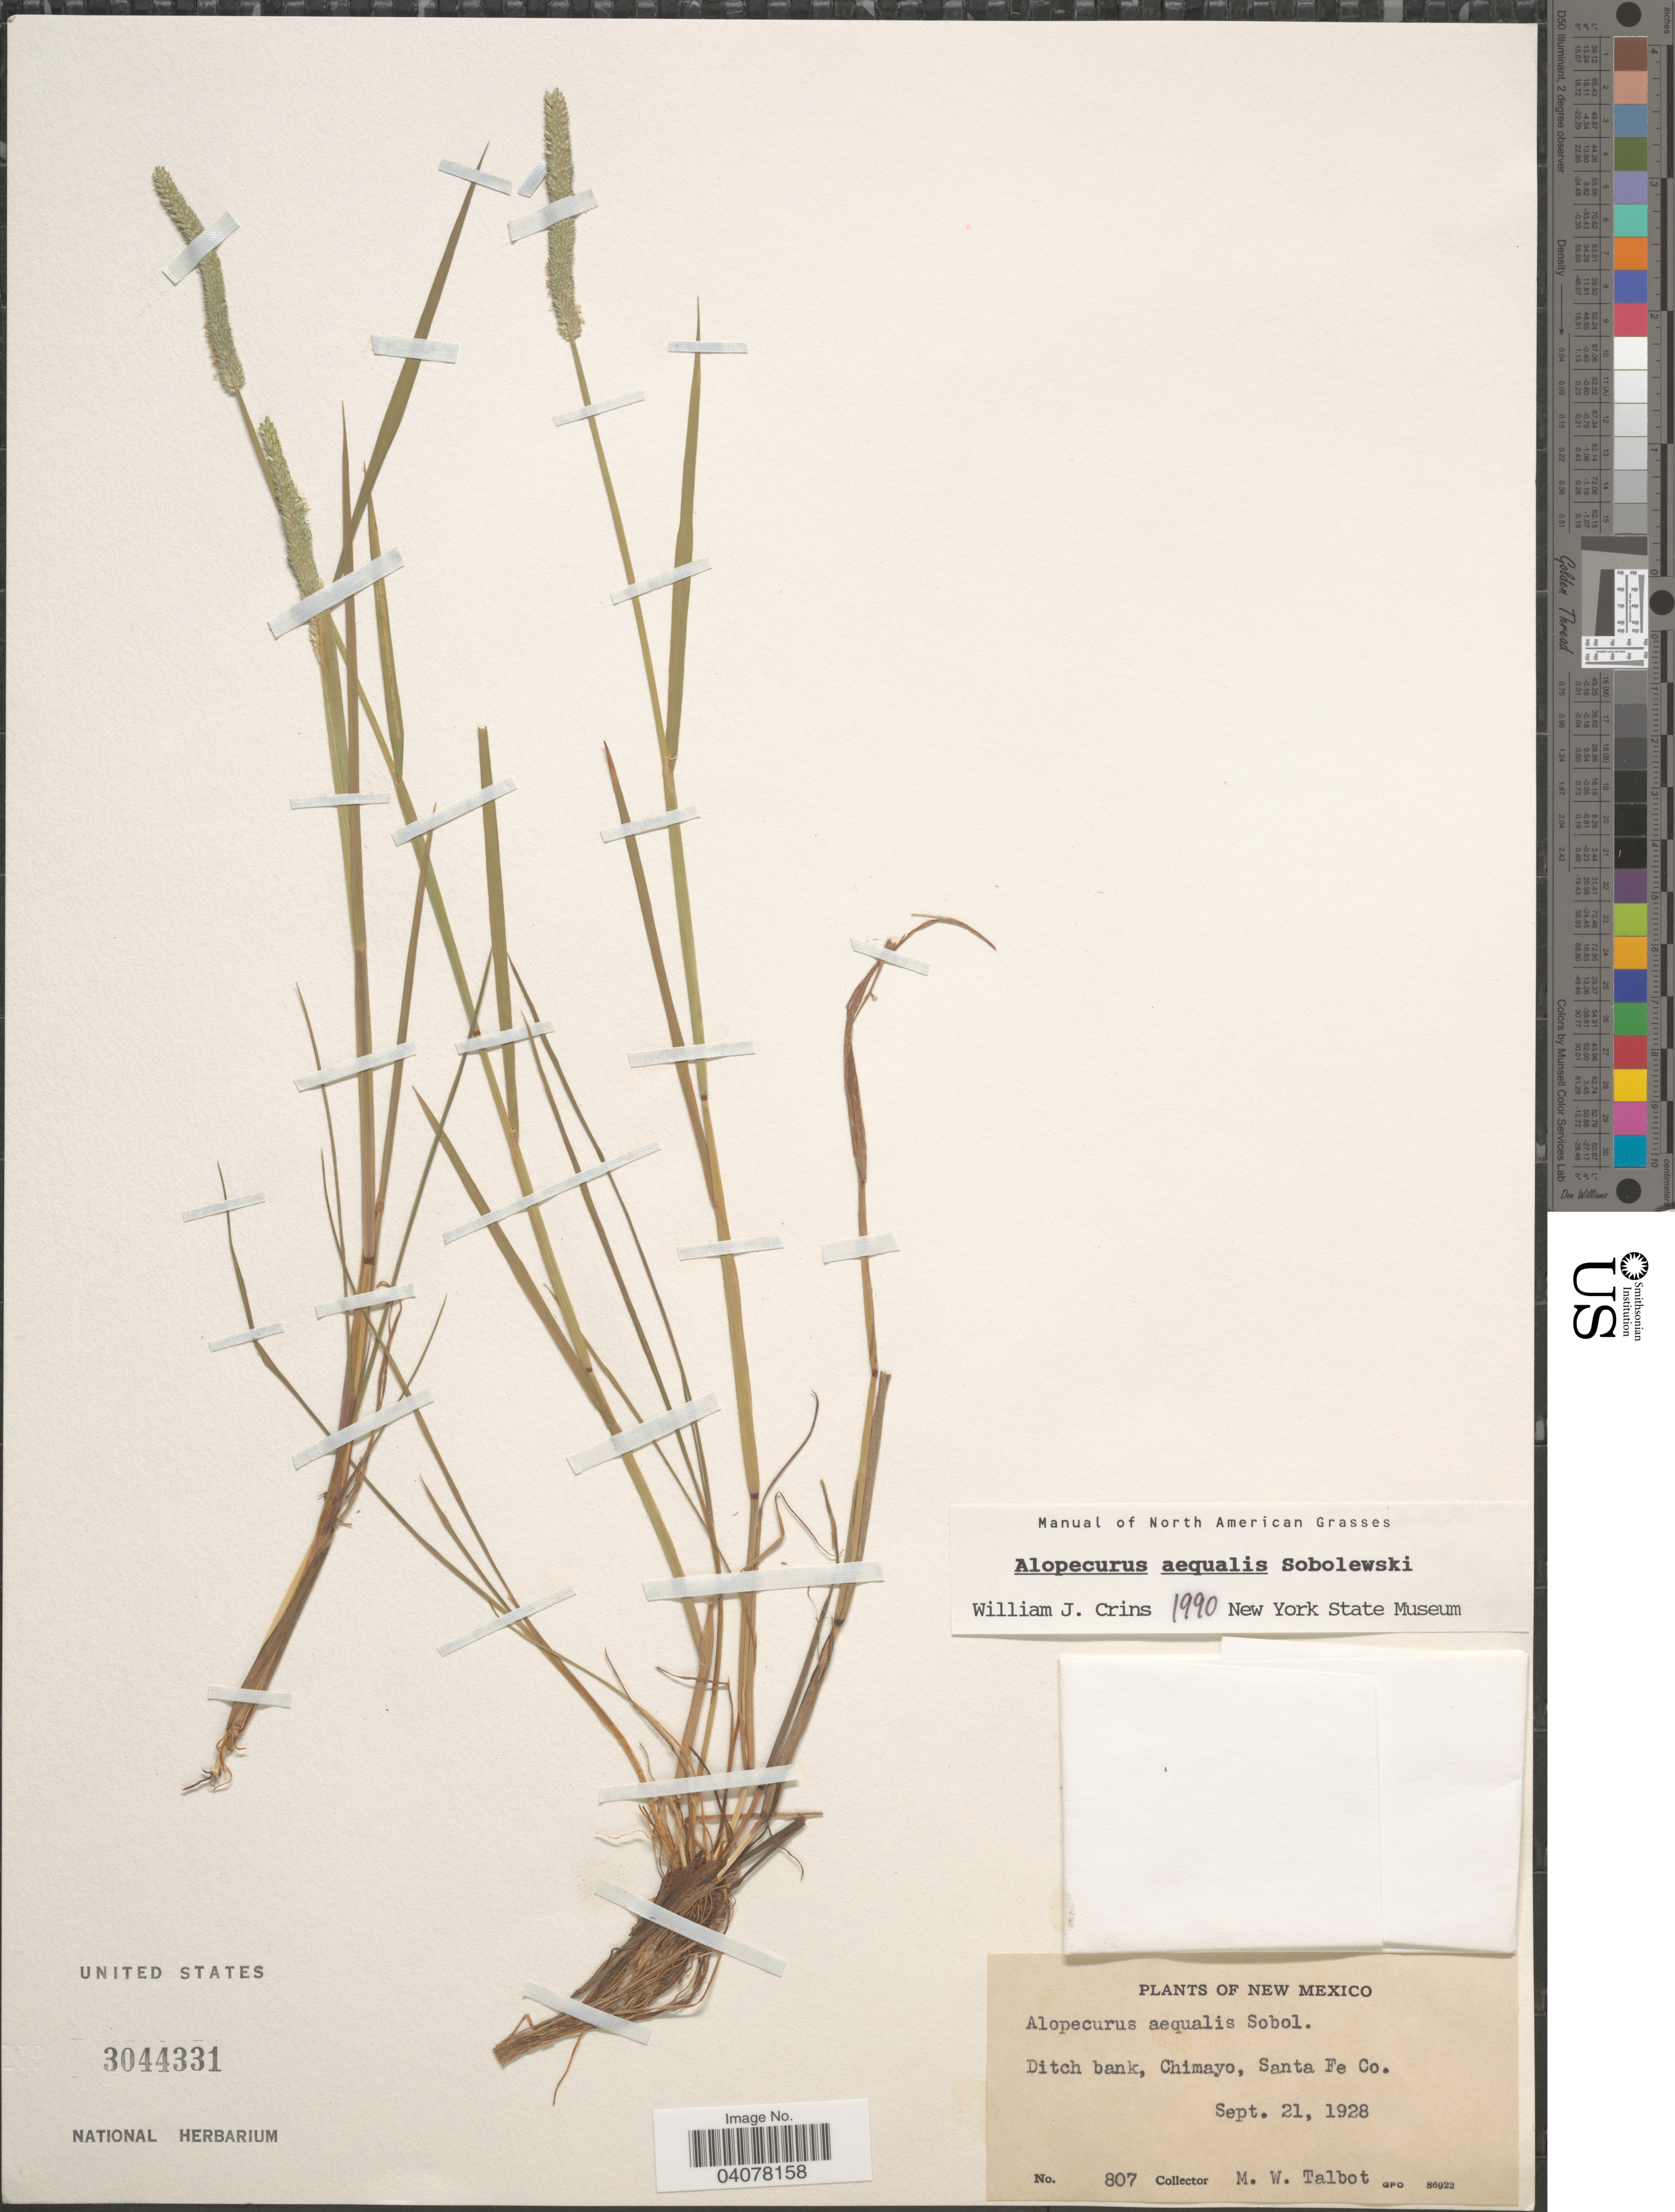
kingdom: Plantae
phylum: Tracheophyta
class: Liliopsida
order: Poales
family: Poaceae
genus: Alopecurus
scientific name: Alopecurus aequalis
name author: Sobol.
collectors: M. Talbot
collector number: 807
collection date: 1928-09-21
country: United States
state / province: New Mexico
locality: Ditch bank, Chimayo, Santa Fe Co.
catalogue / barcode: US 3044331